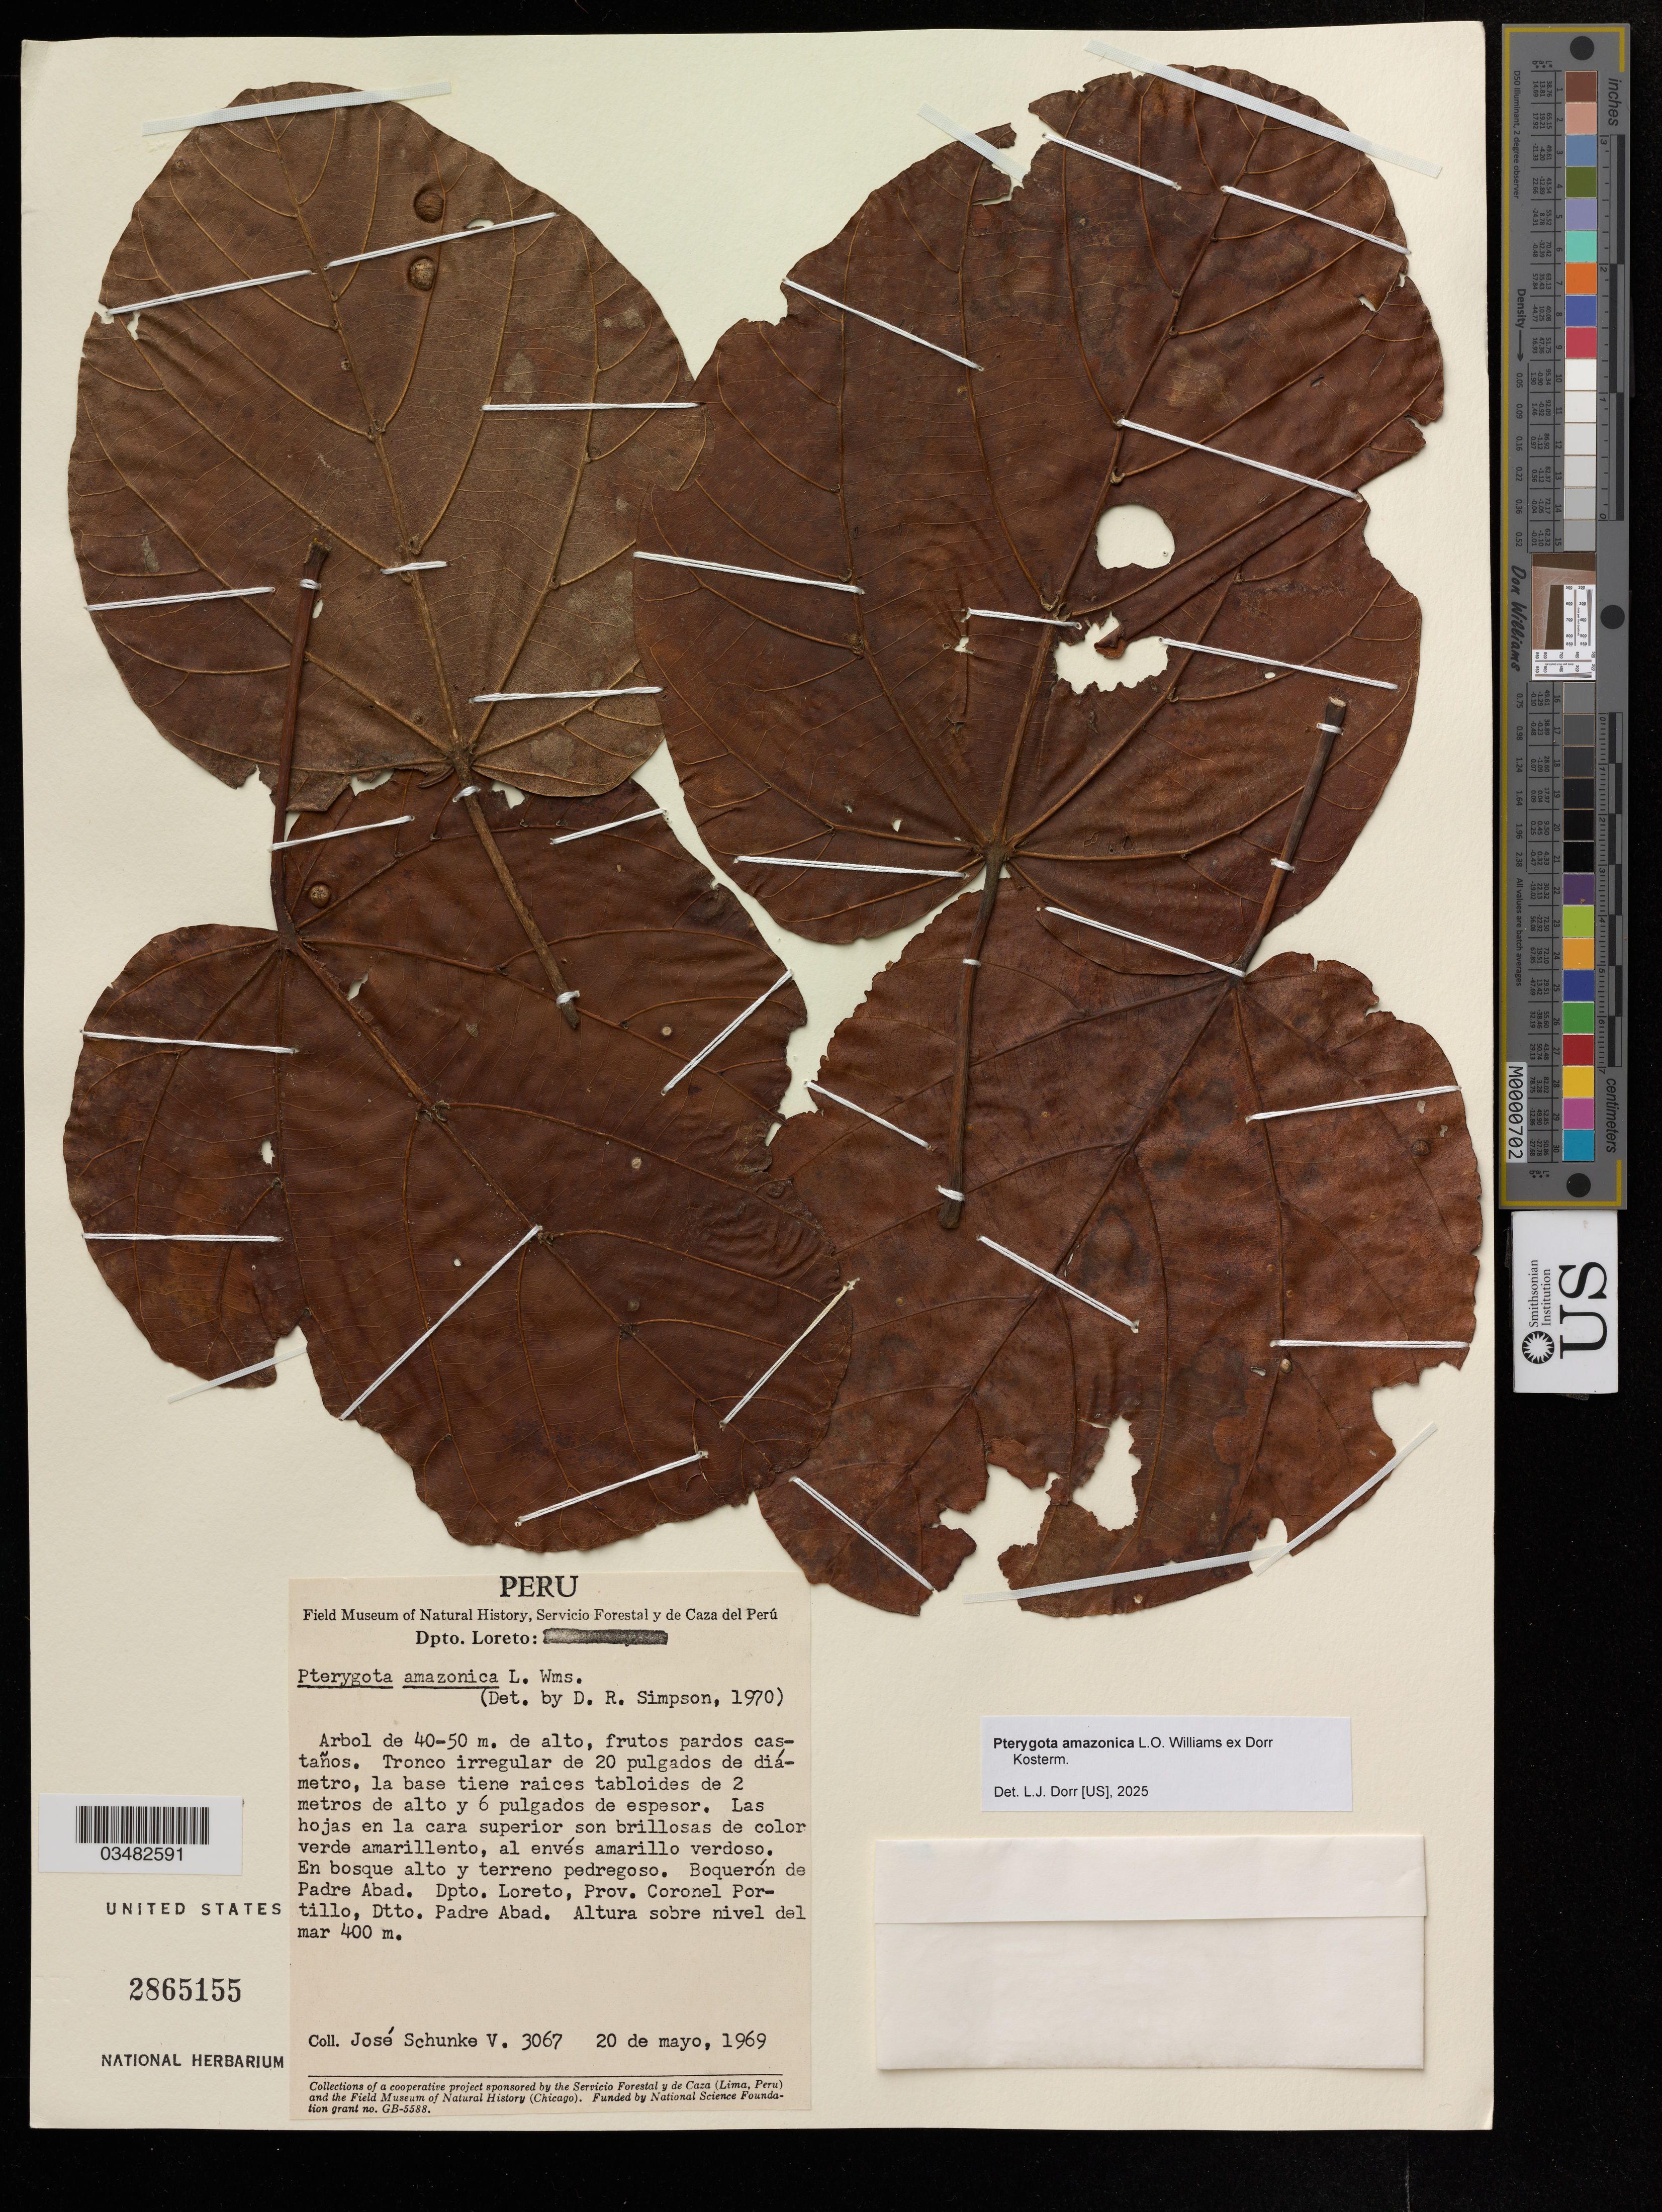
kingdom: Plantae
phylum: Tracheophyta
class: Magnoliopsida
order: Malvales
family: Malvaceae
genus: Pterygota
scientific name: Pterygota amazonica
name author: L.O. Williams ex Dorr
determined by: Dorr, Laurence J., Curator (BOT), Smithsonian Institution - National Museum of Natural History (UNITED STATES)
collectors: J. Schunke Vigo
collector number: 3067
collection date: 1969-05-20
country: Peru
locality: Boqueron de Padre Abad, Dpto. Loreto, Prov. Coronel Portillo, Dtto. Padre Abad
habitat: bosque alto y terreno pedregoso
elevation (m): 400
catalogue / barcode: US 2865155